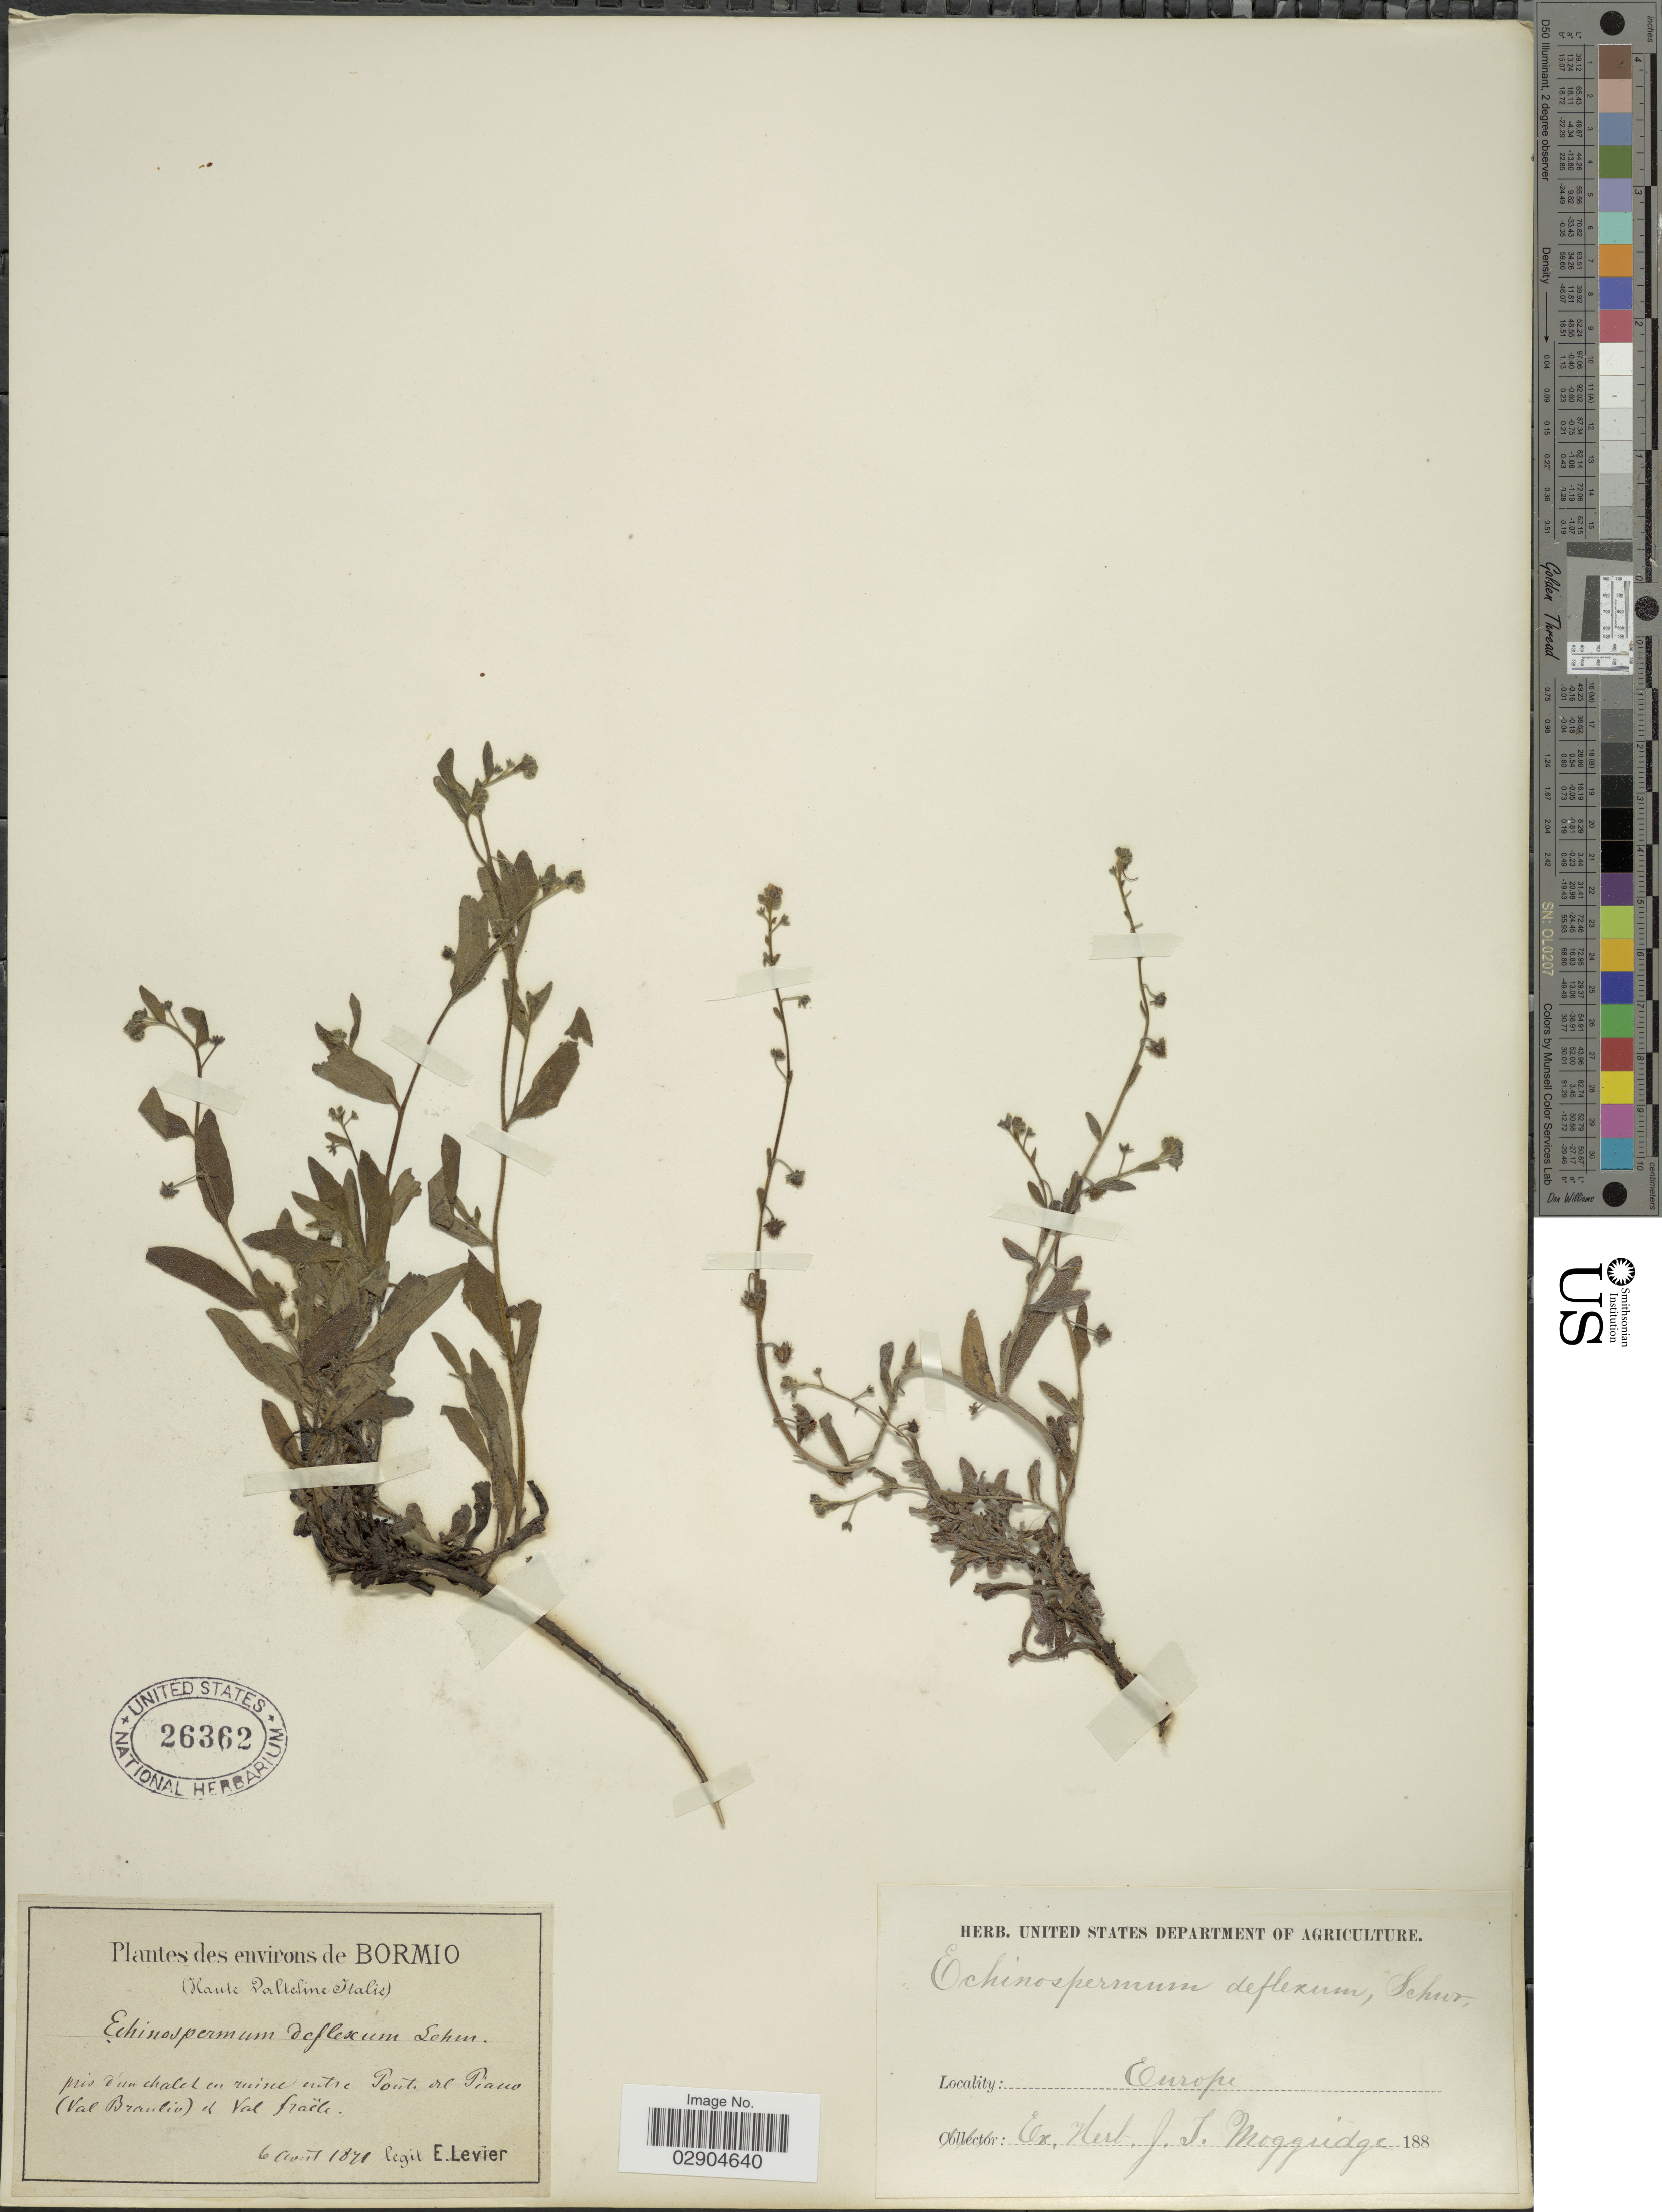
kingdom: Plantae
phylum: Tracheophyta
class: Magnoliopsida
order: Boraginales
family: Boraginaceae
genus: Lappula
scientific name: Lappula deflexa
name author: (Wahlenb.) Garcke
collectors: É. Levier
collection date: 1871-08-06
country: Italy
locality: Environs de Bormio. (Haute Valteline Italie). Près d'un chalel en ruine entre Pont del Piano (Val Braulio) el Val fraële.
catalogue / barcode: US 26362